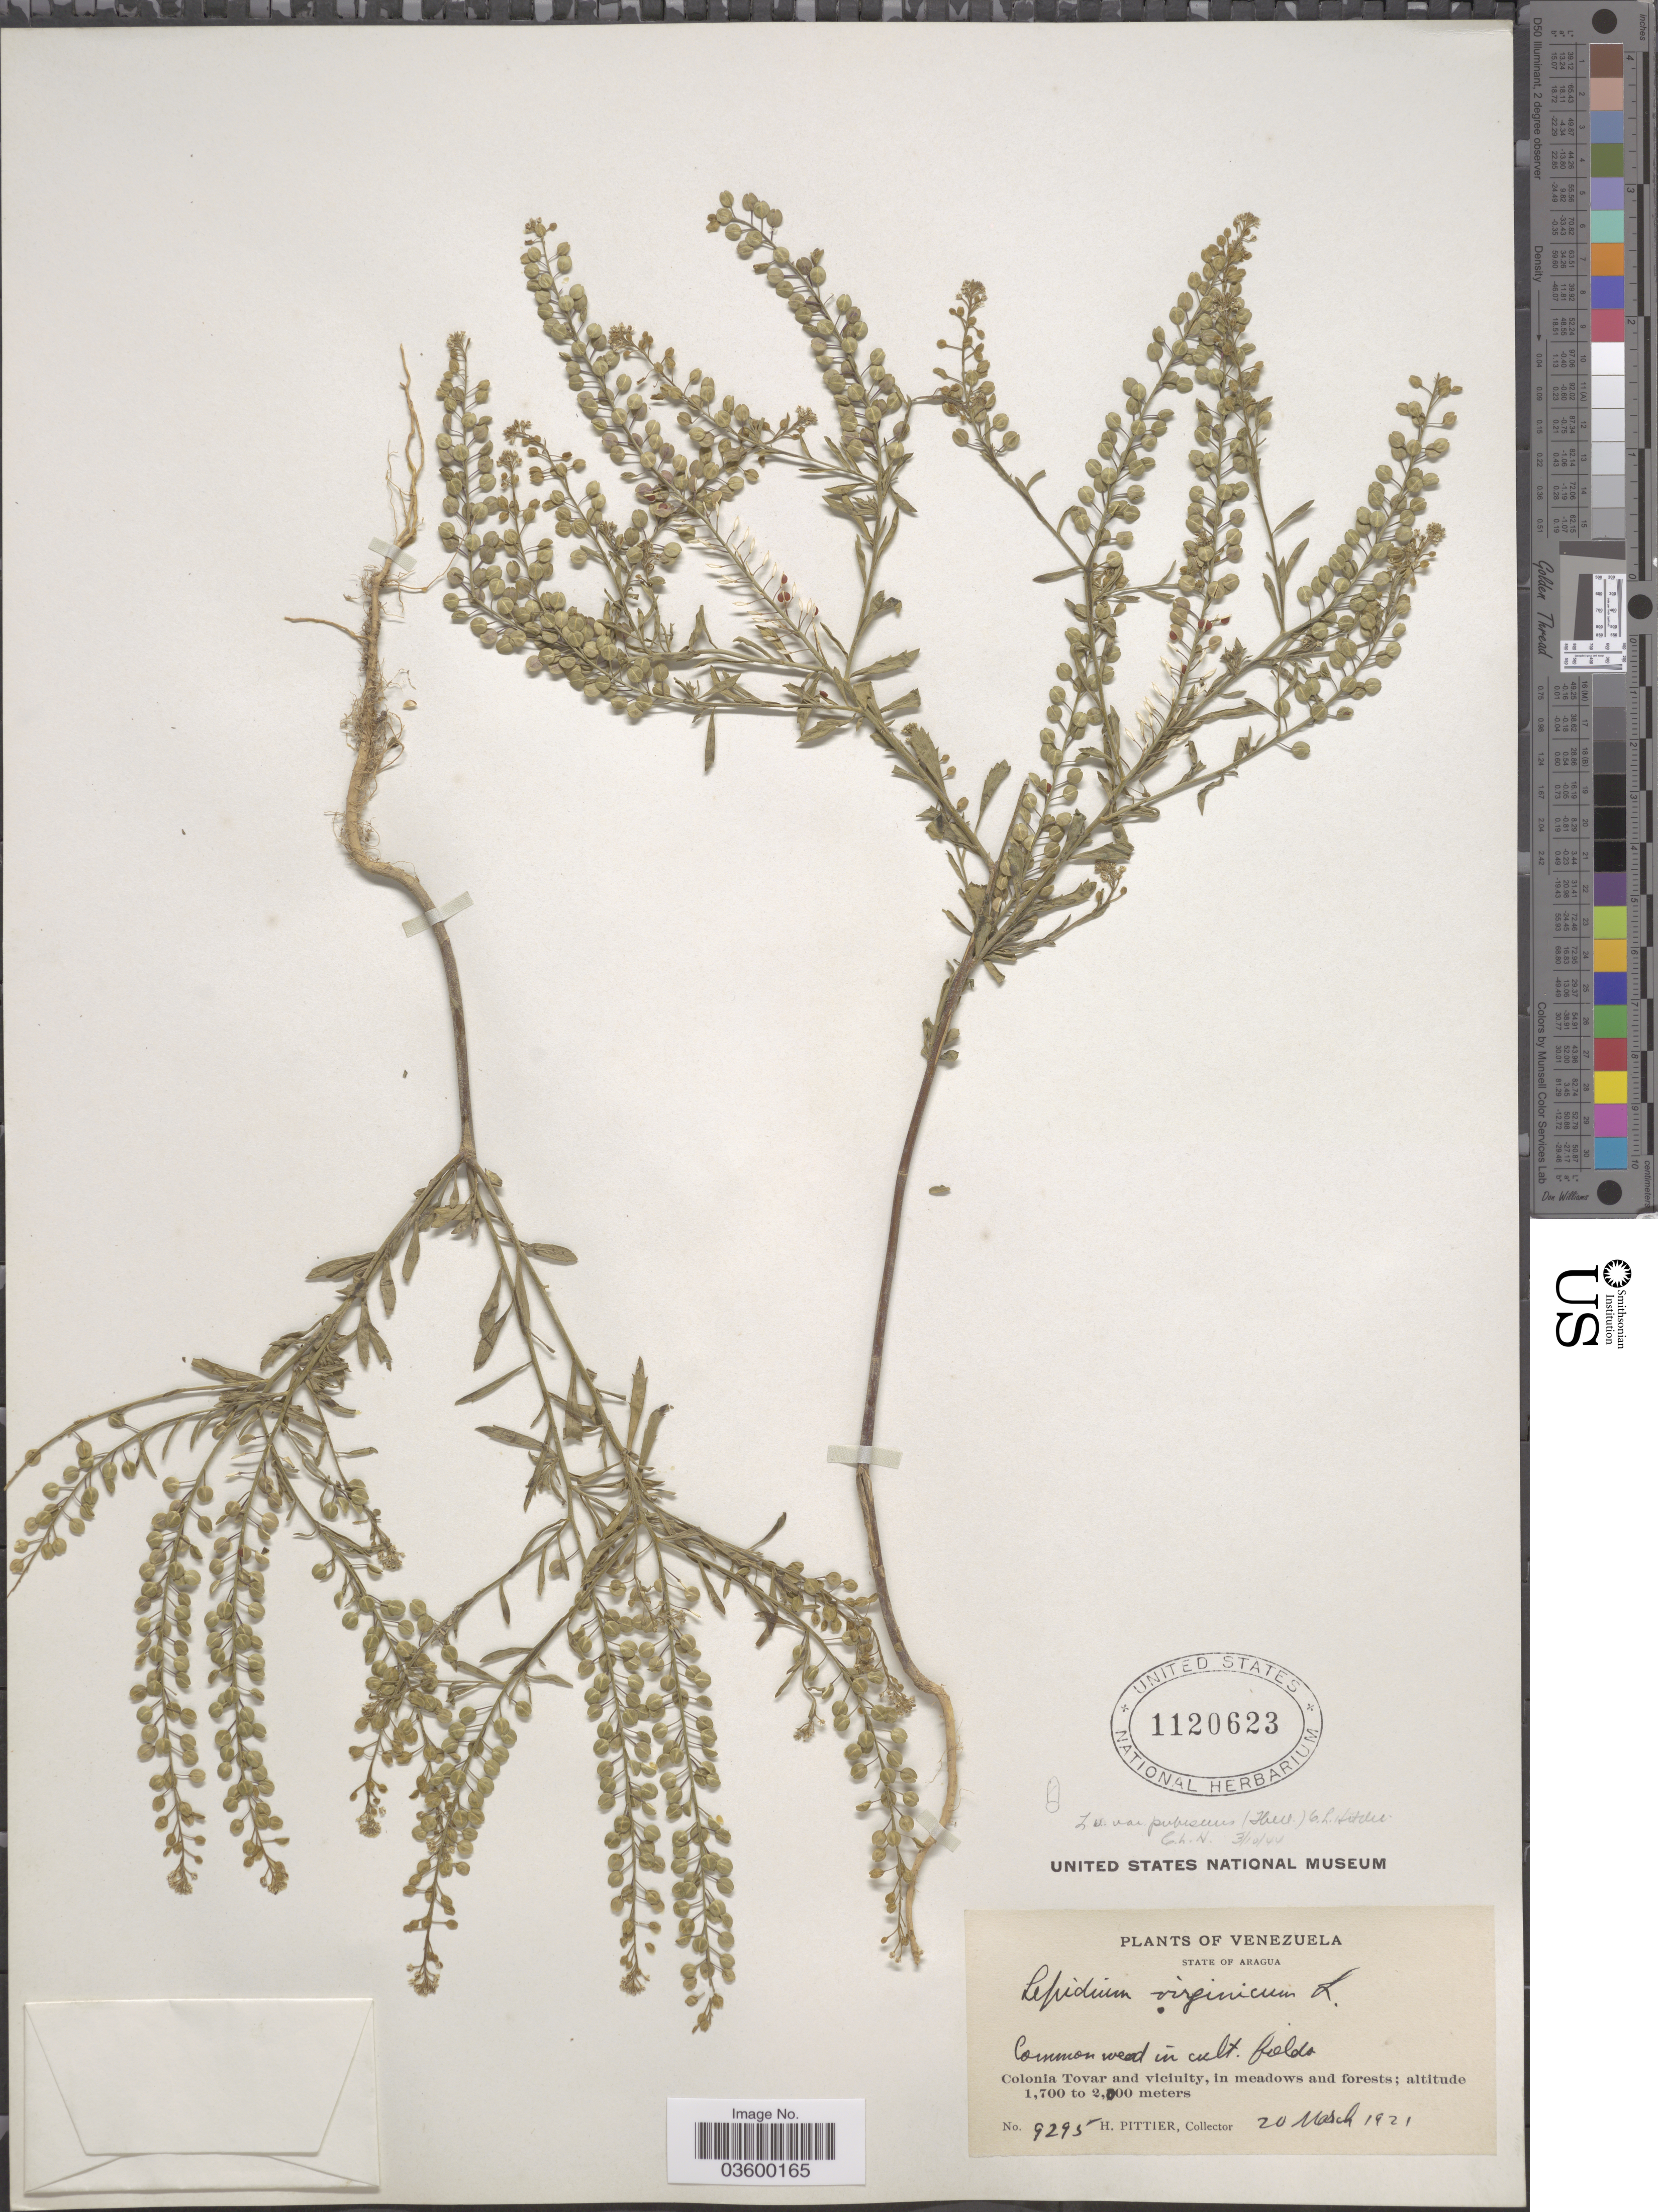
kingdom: Plantae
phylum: Tracheophyta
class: Magnoliopsida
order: Brassicales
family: Brassicaceae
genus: Lepidium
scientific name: Lepidium virginicum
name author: L.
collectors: H. F. Pittier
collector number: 9295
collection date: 1921-03-20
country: Venezuela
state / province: Aragua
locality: Colonia Tovar and viciuity, in meadows and forests.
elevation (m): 1700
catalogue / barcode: US 1120623